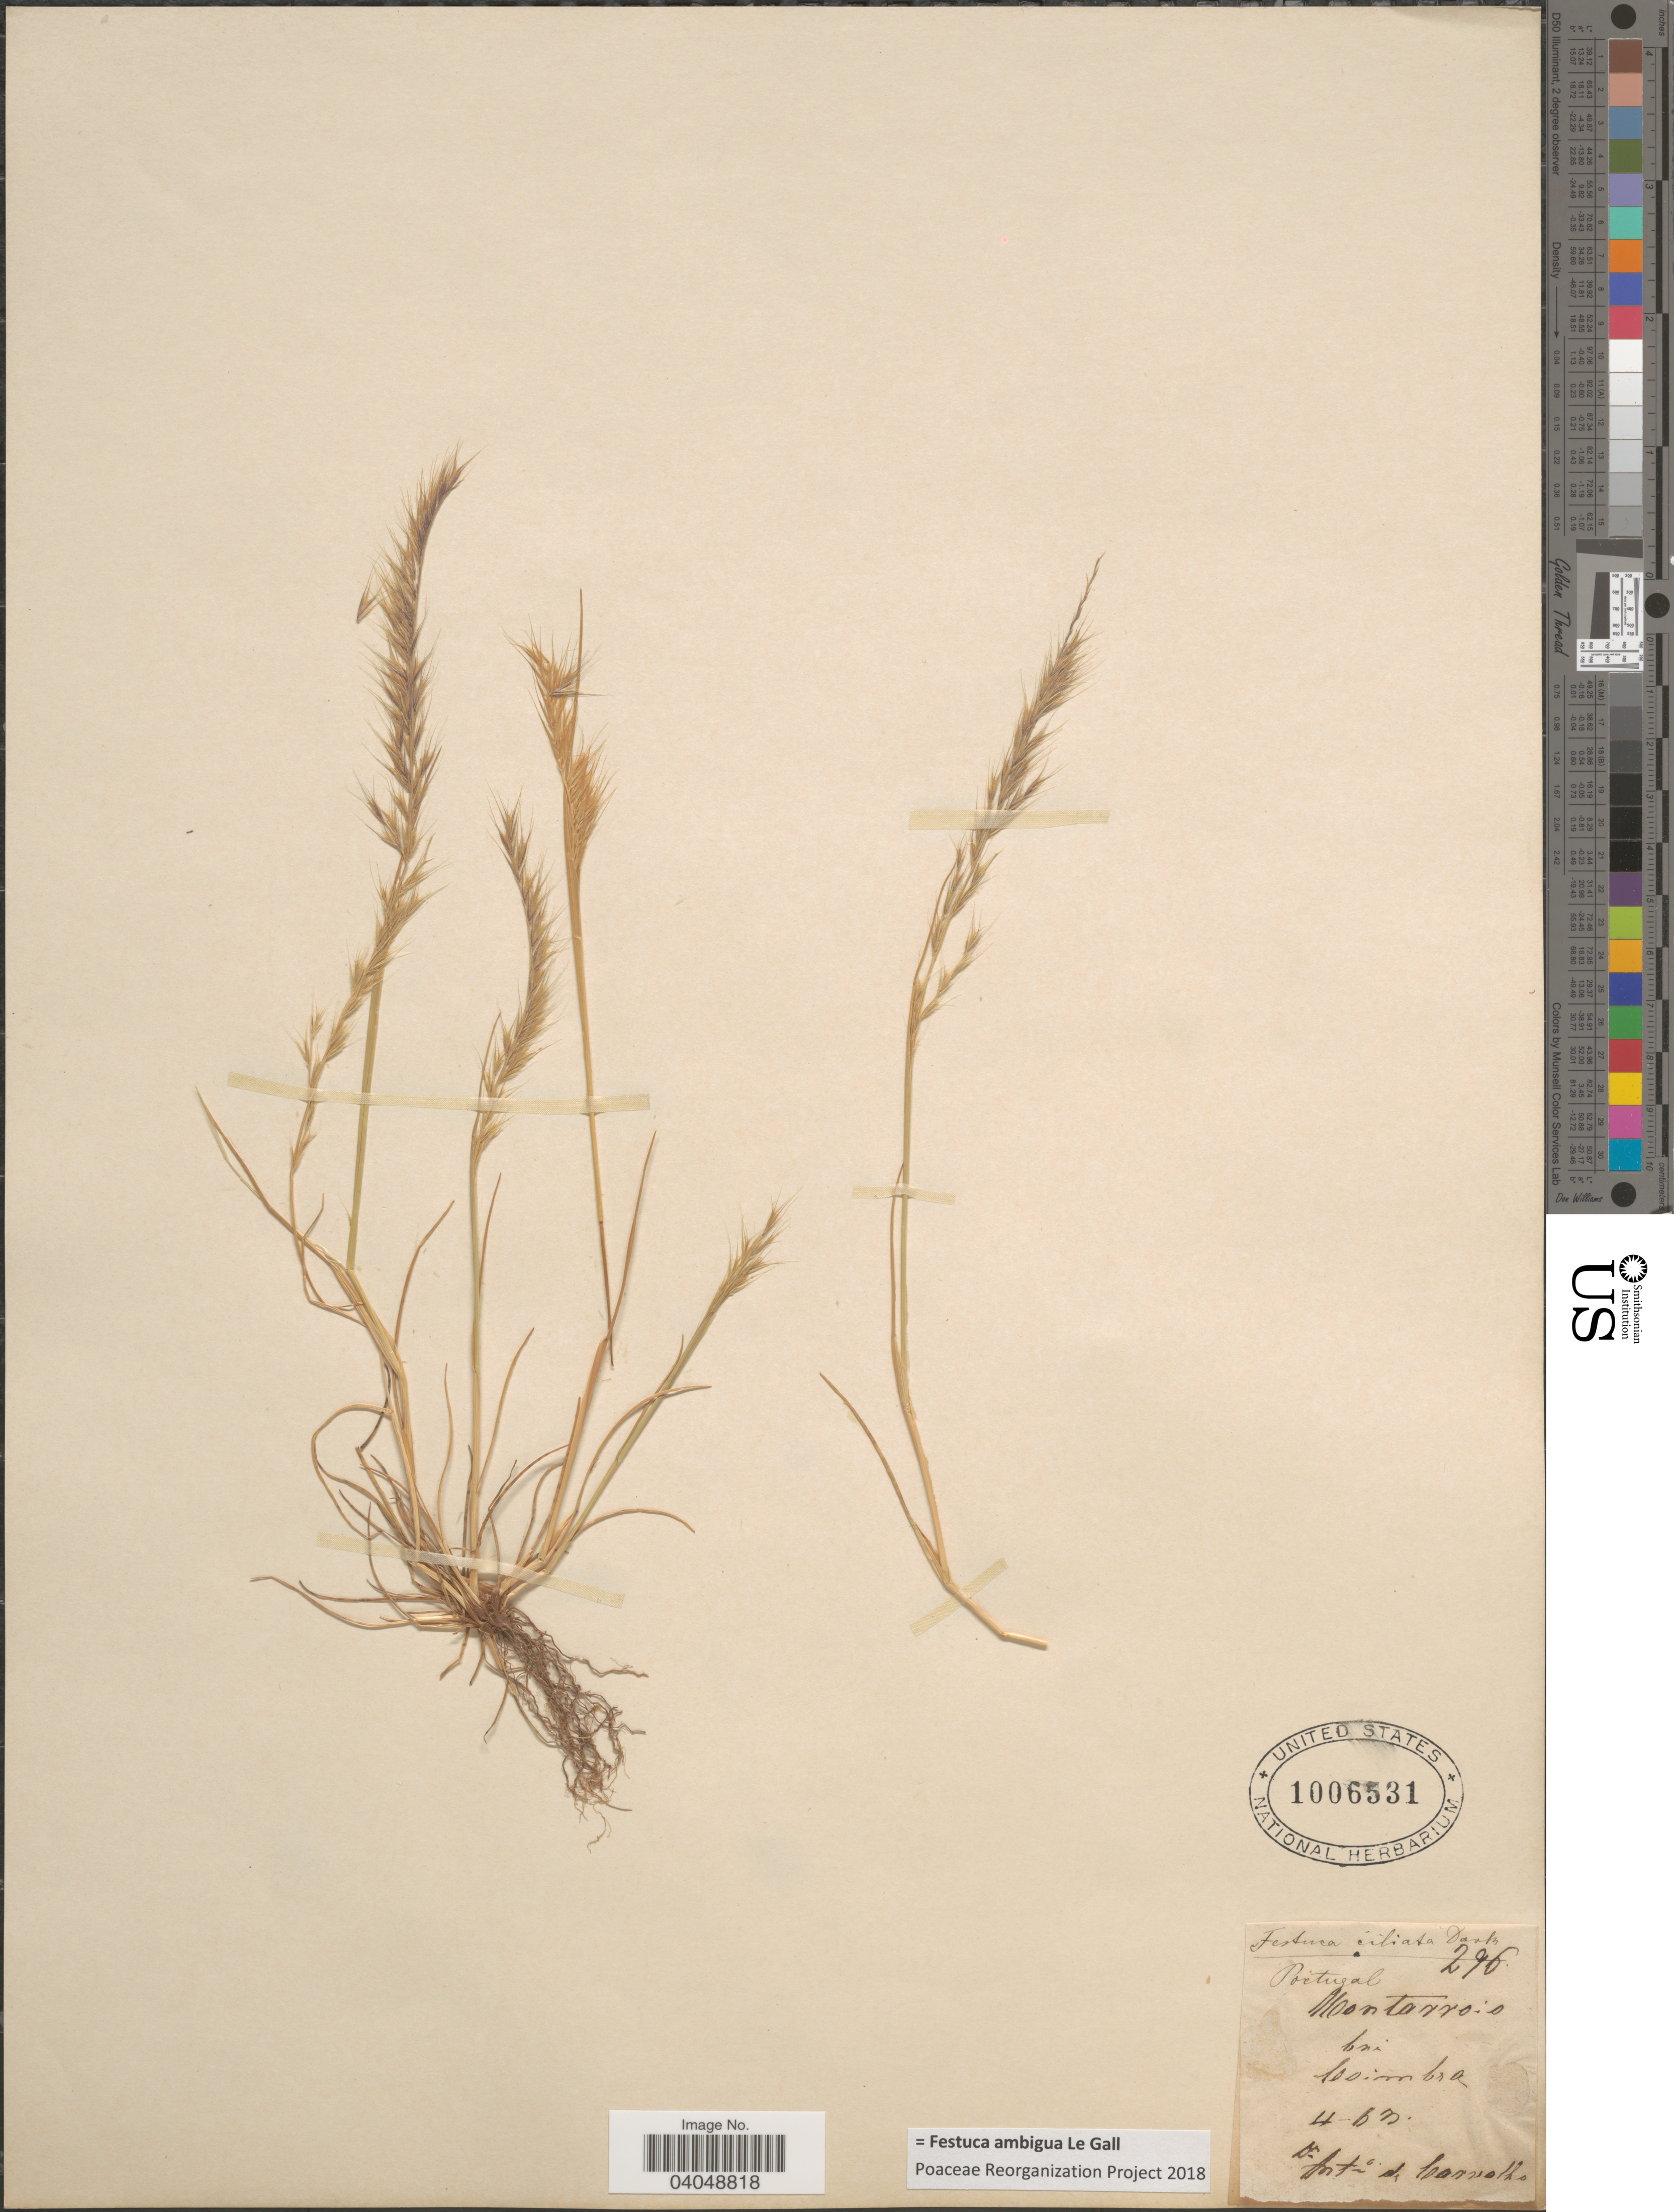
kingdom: Plantae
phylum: Tracheophyta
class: Liliopsida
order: Poales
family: Poaceae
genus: Festuca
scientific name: Festuca ambigua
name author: Le Gall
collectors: A. M. Carvalho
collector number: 296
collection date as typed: Transcribed d/m/y: /4/83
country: Portugal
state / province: Coimbra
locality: Montarroio bei Coimbra.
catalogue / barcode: US 1006531